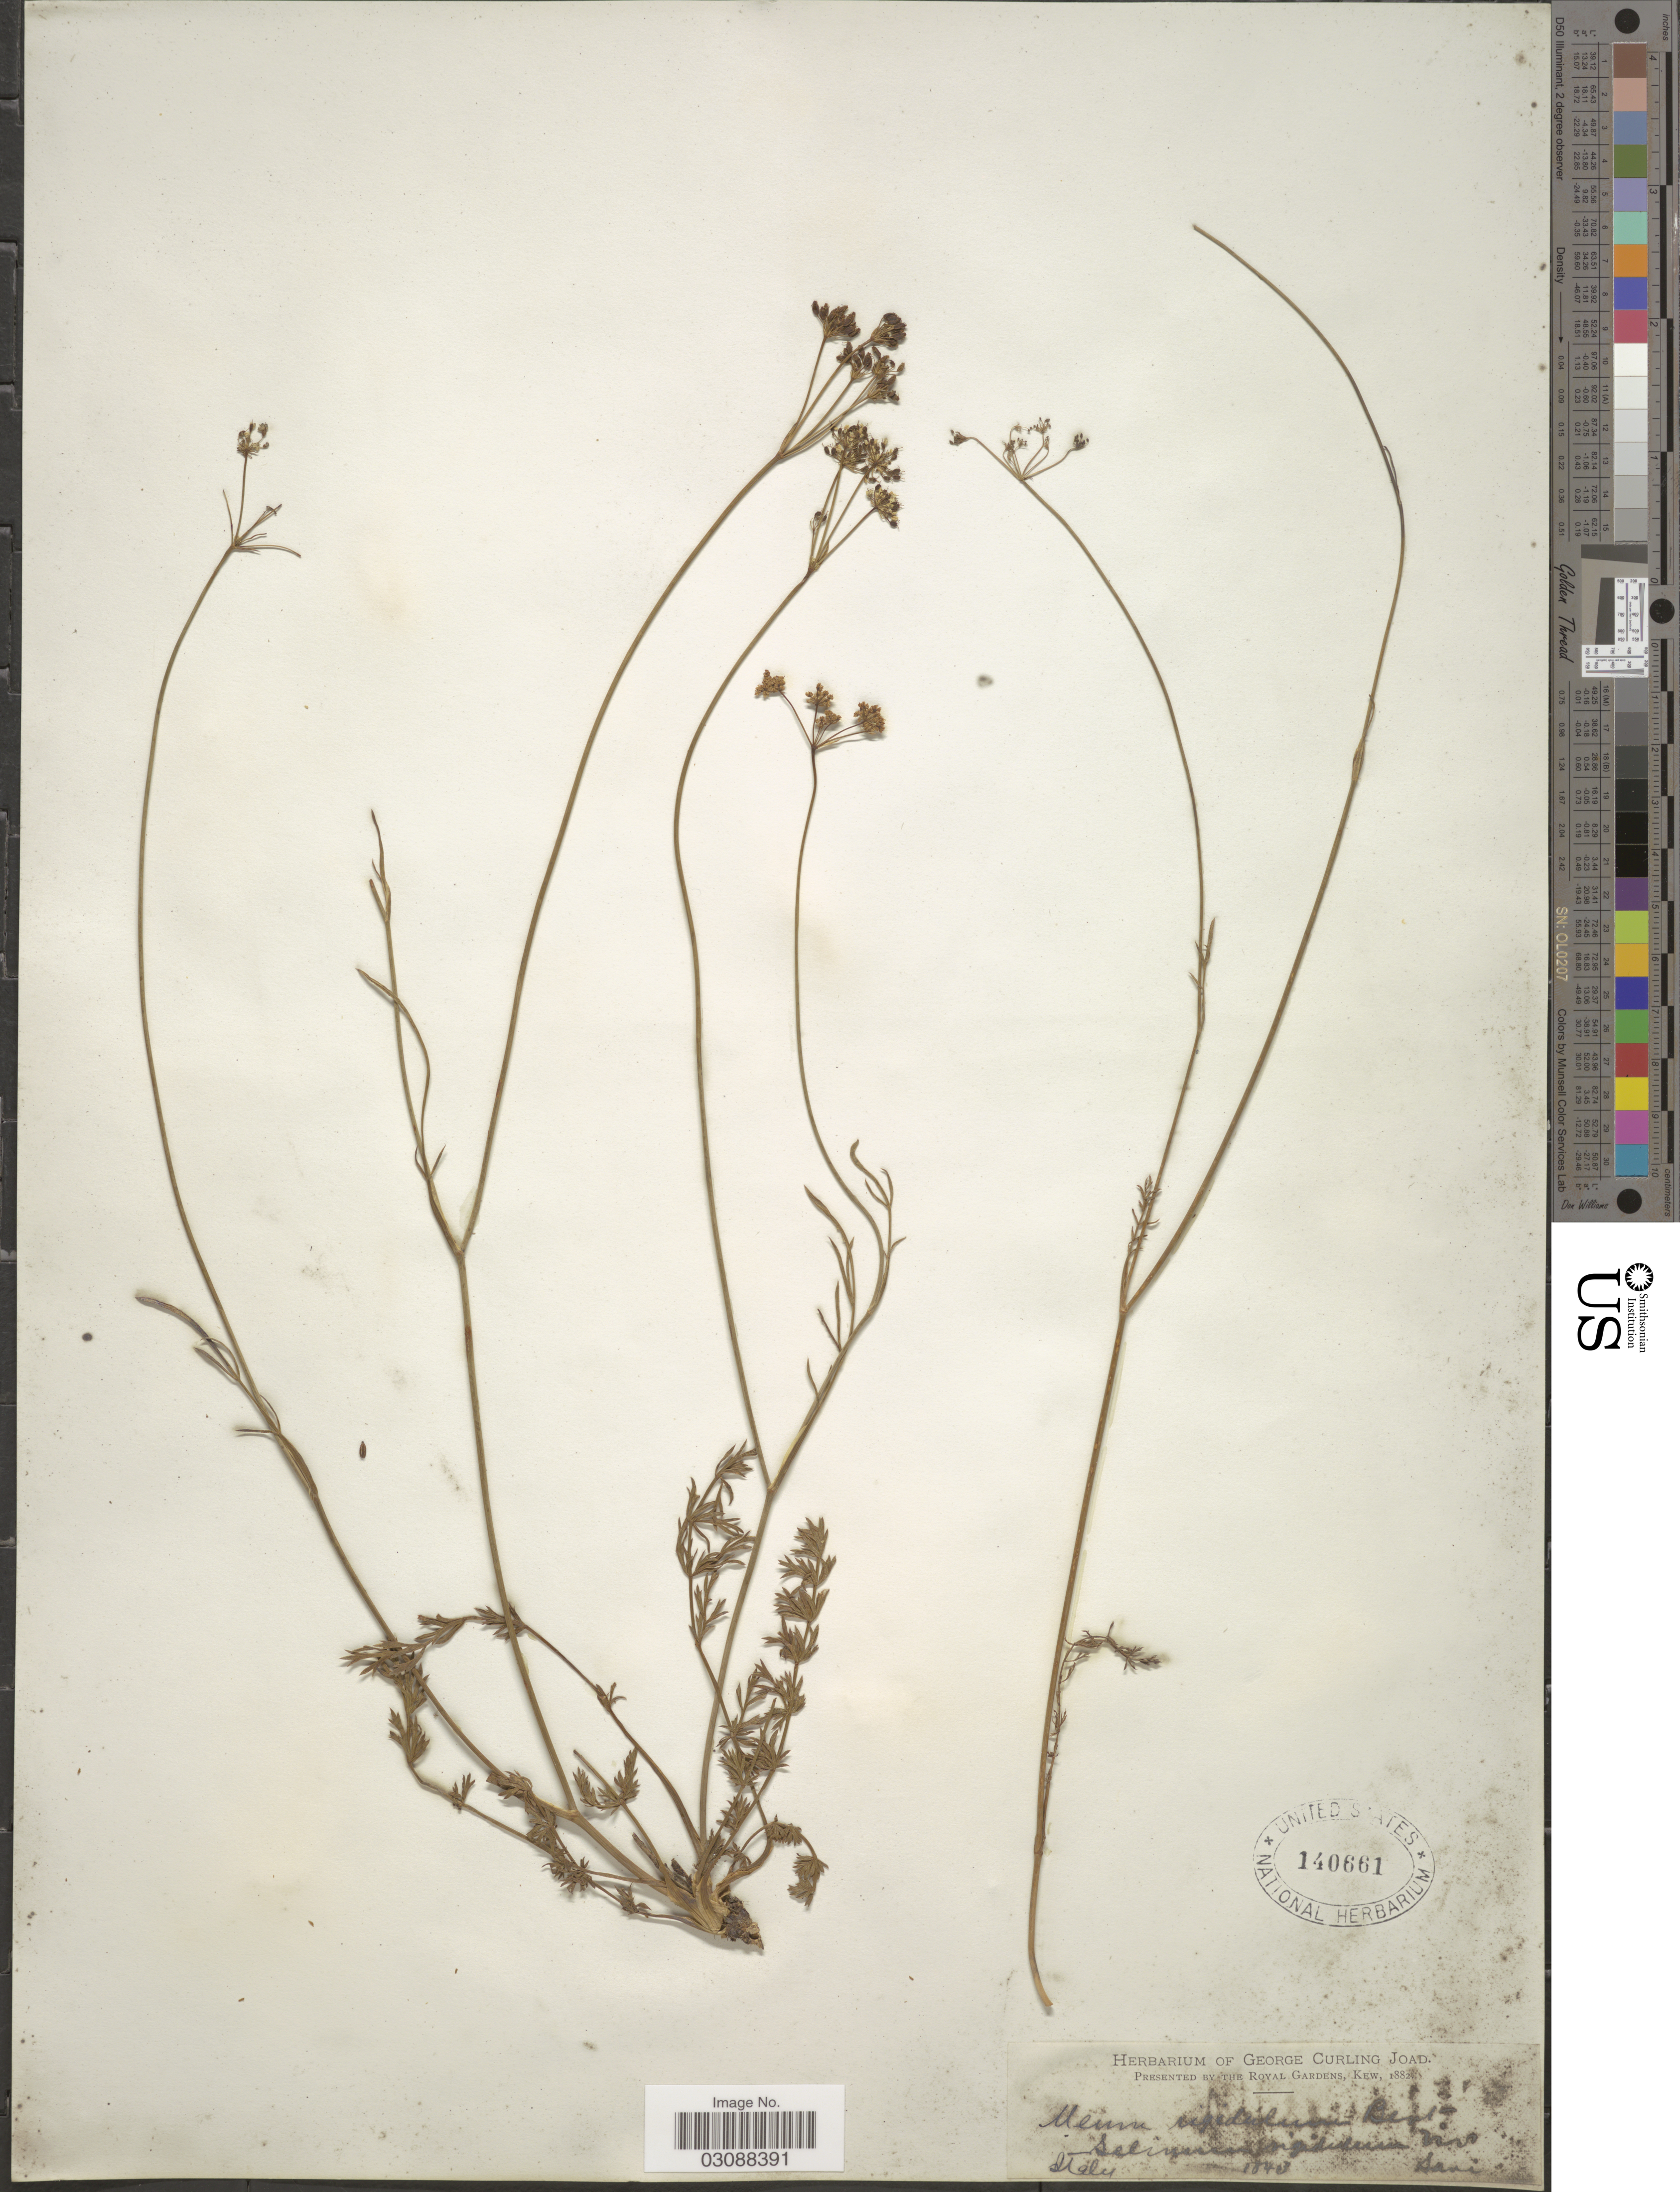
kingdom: Plantae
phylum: Tracheophyta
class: Magnoliopsida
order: Apiales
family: Apiaceae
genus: Meum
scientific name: Meum mutellina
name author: (L.) Gaertn.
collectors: Stales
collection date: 1843-06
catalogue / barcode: US 140661